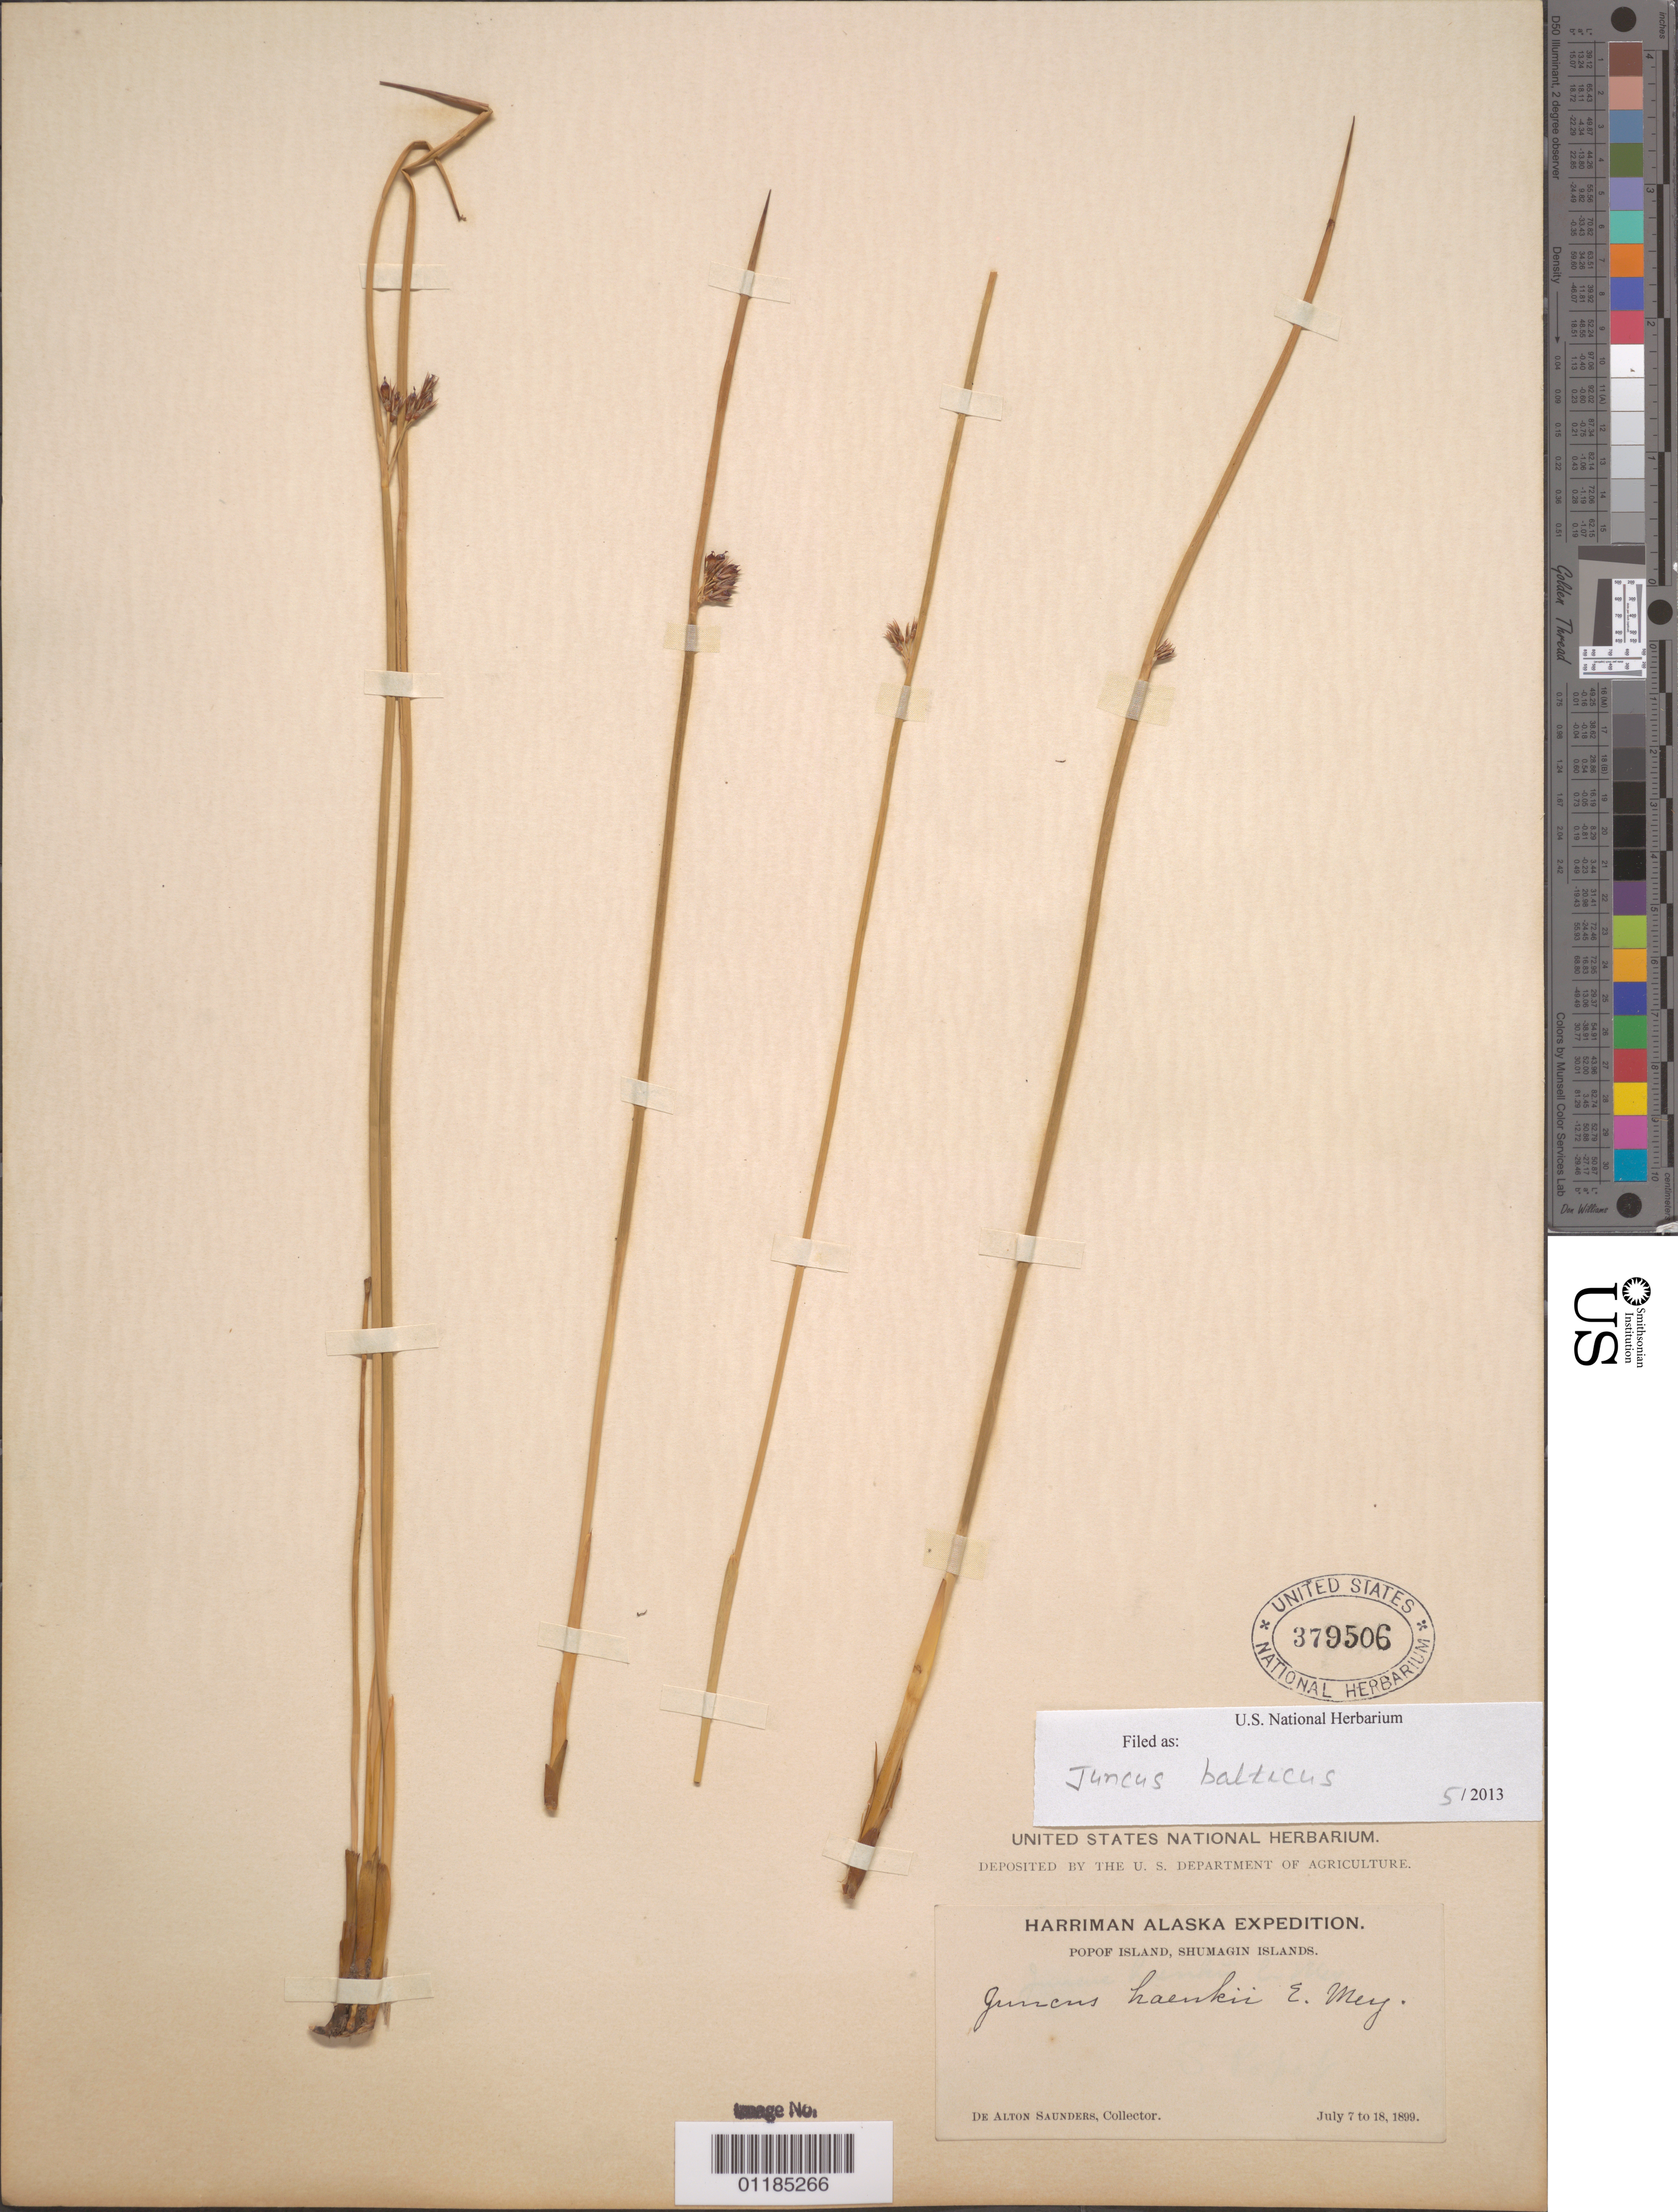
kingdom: Plantae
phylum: Tracheophyta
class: Liliopsida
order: Poales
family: Juncaceae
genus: Juncus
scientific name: Juncus balticus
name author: Willd.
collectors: A. Saunders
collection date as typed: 07 Jul 1899 to 18 Jul 1899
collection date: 1899-07-07/1899-07-18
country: United States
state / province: Alaska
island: Popof Island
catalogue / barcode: US 379506